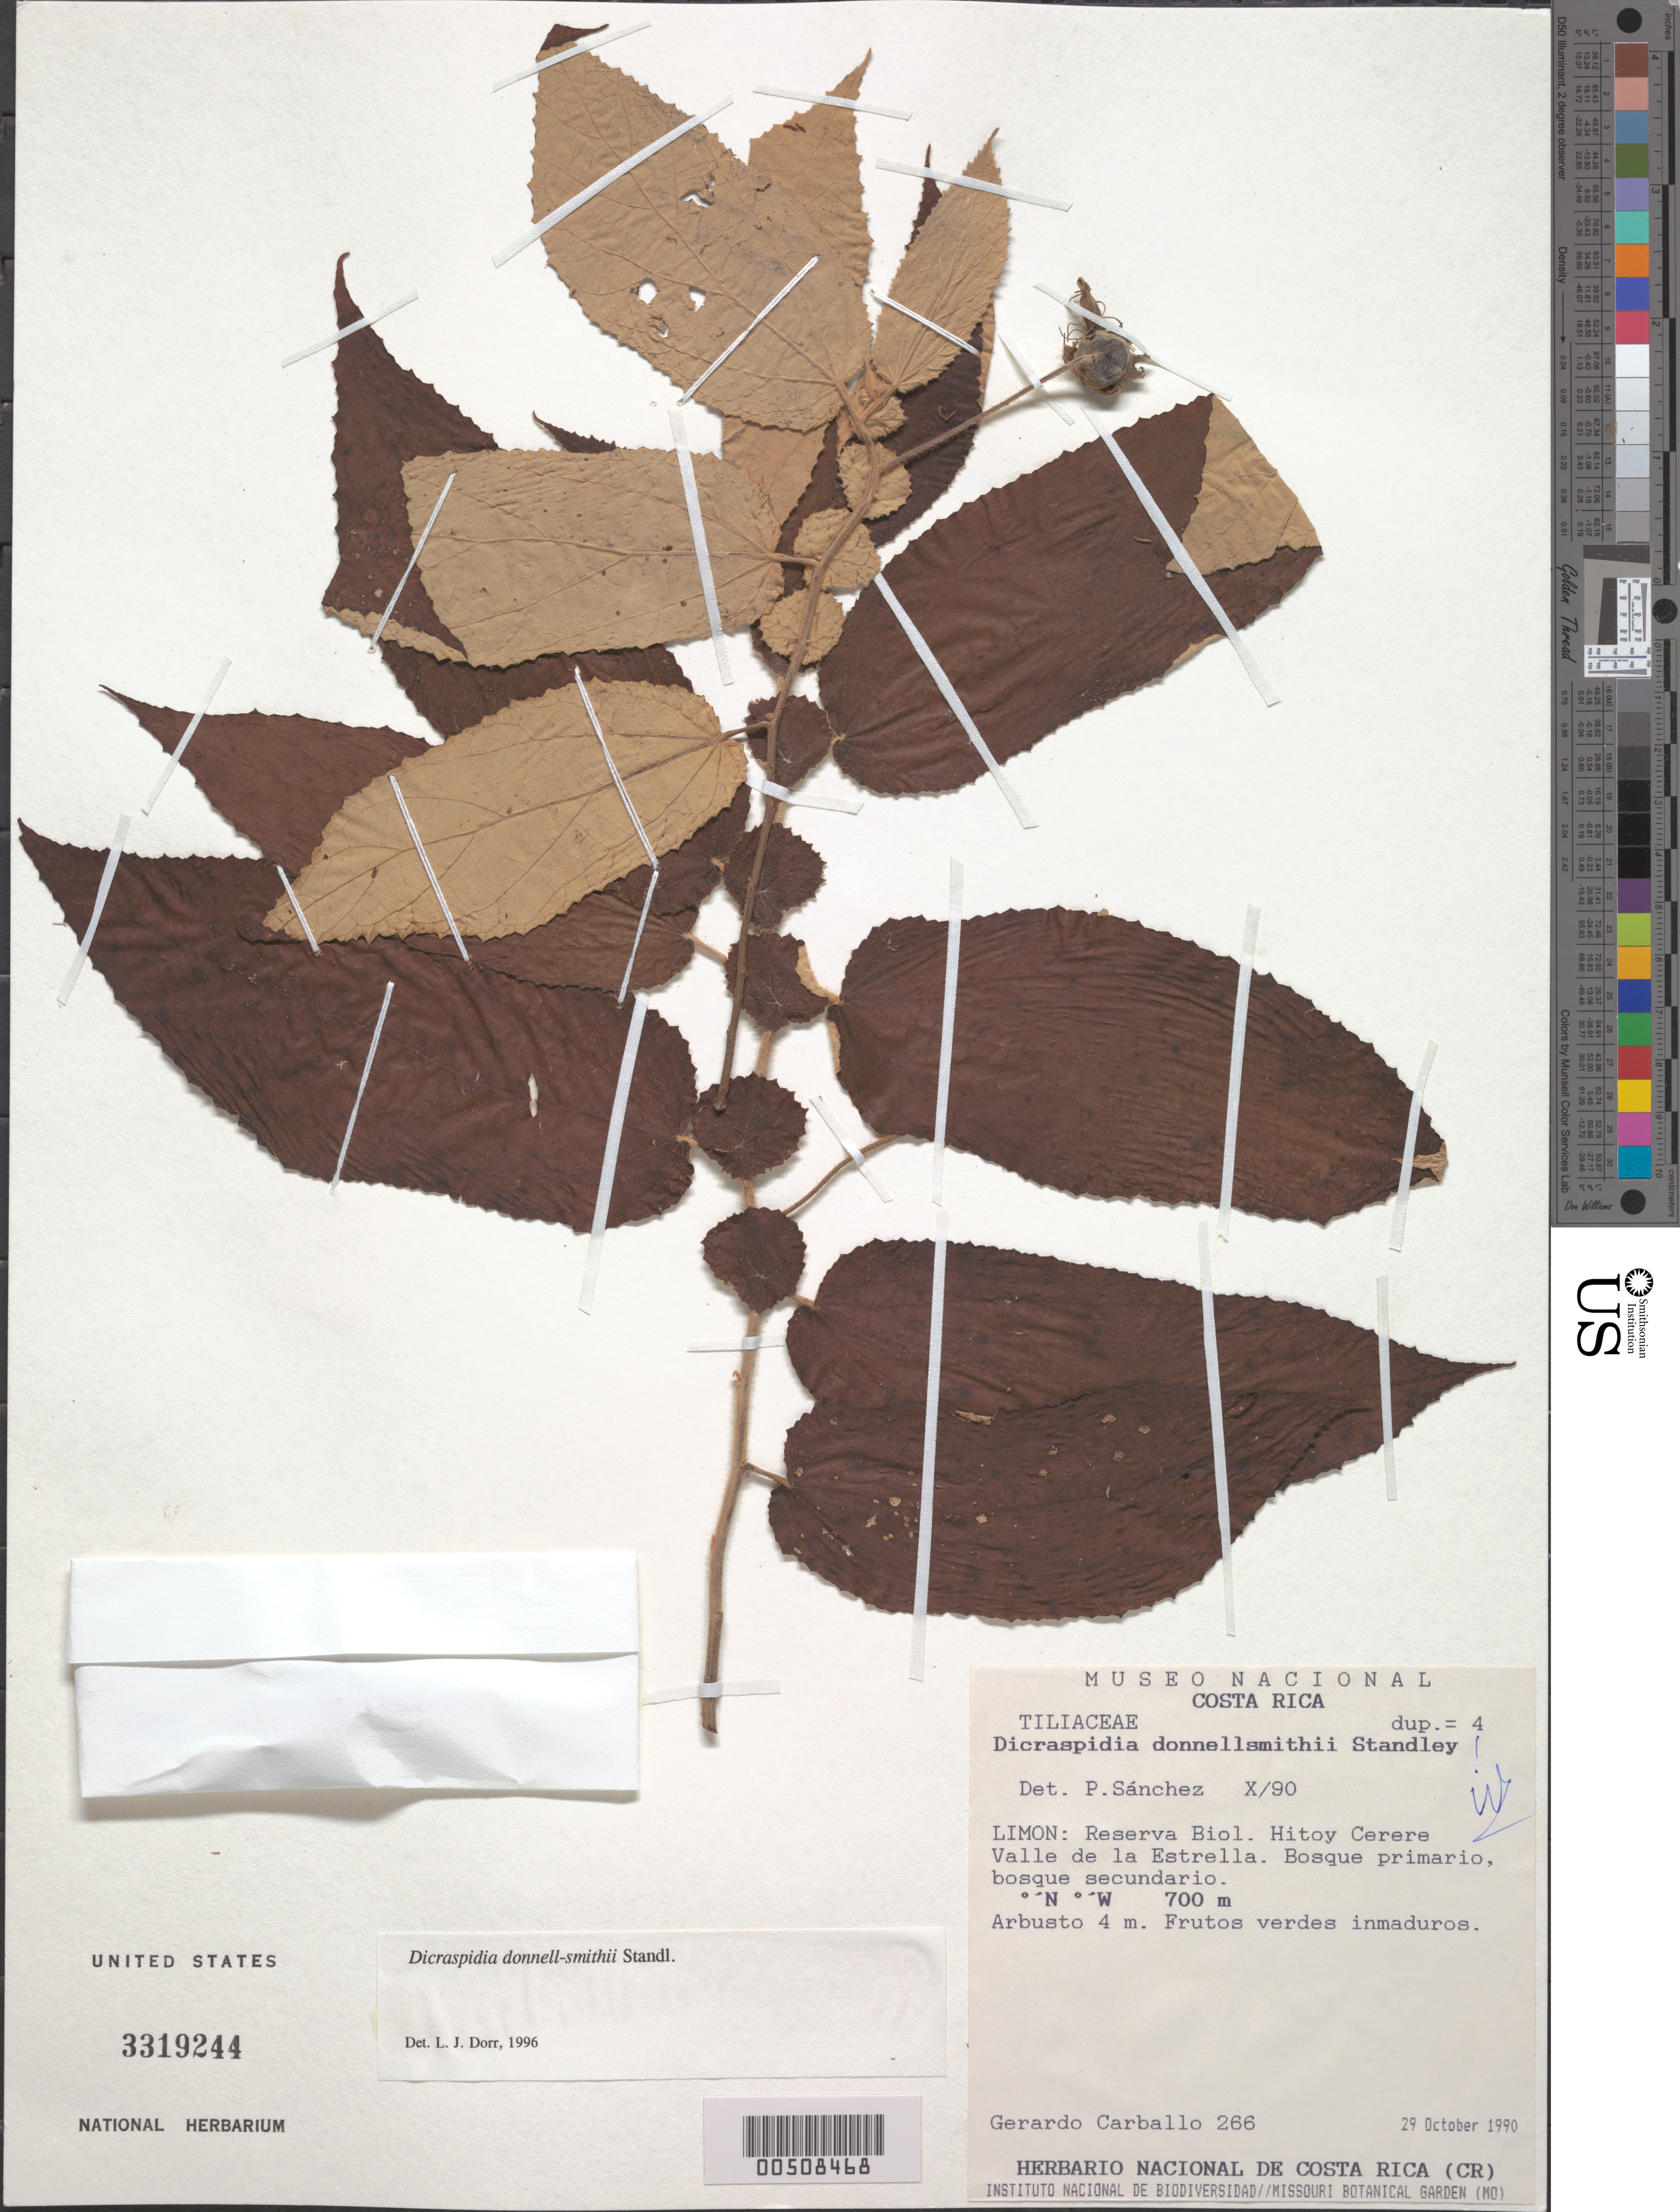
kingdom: Plantae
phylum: Tracheophyta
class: Magnoliopsida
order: Malvales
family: Muntingiaceae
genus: Dicraspidia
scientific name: Dicraspidia donnell-smithii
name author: Standl.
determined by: Sánchez, P.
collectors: G. Carballo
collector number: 266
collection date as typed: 29 Oct 1990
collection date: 1990-10-29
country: Costa Rica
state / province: Limón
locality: Reserva Biol. Hitoy Cerere. Valle de la Estrella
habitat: BOsque primario, bosques secondario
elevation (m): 700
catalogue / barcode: US 3319244